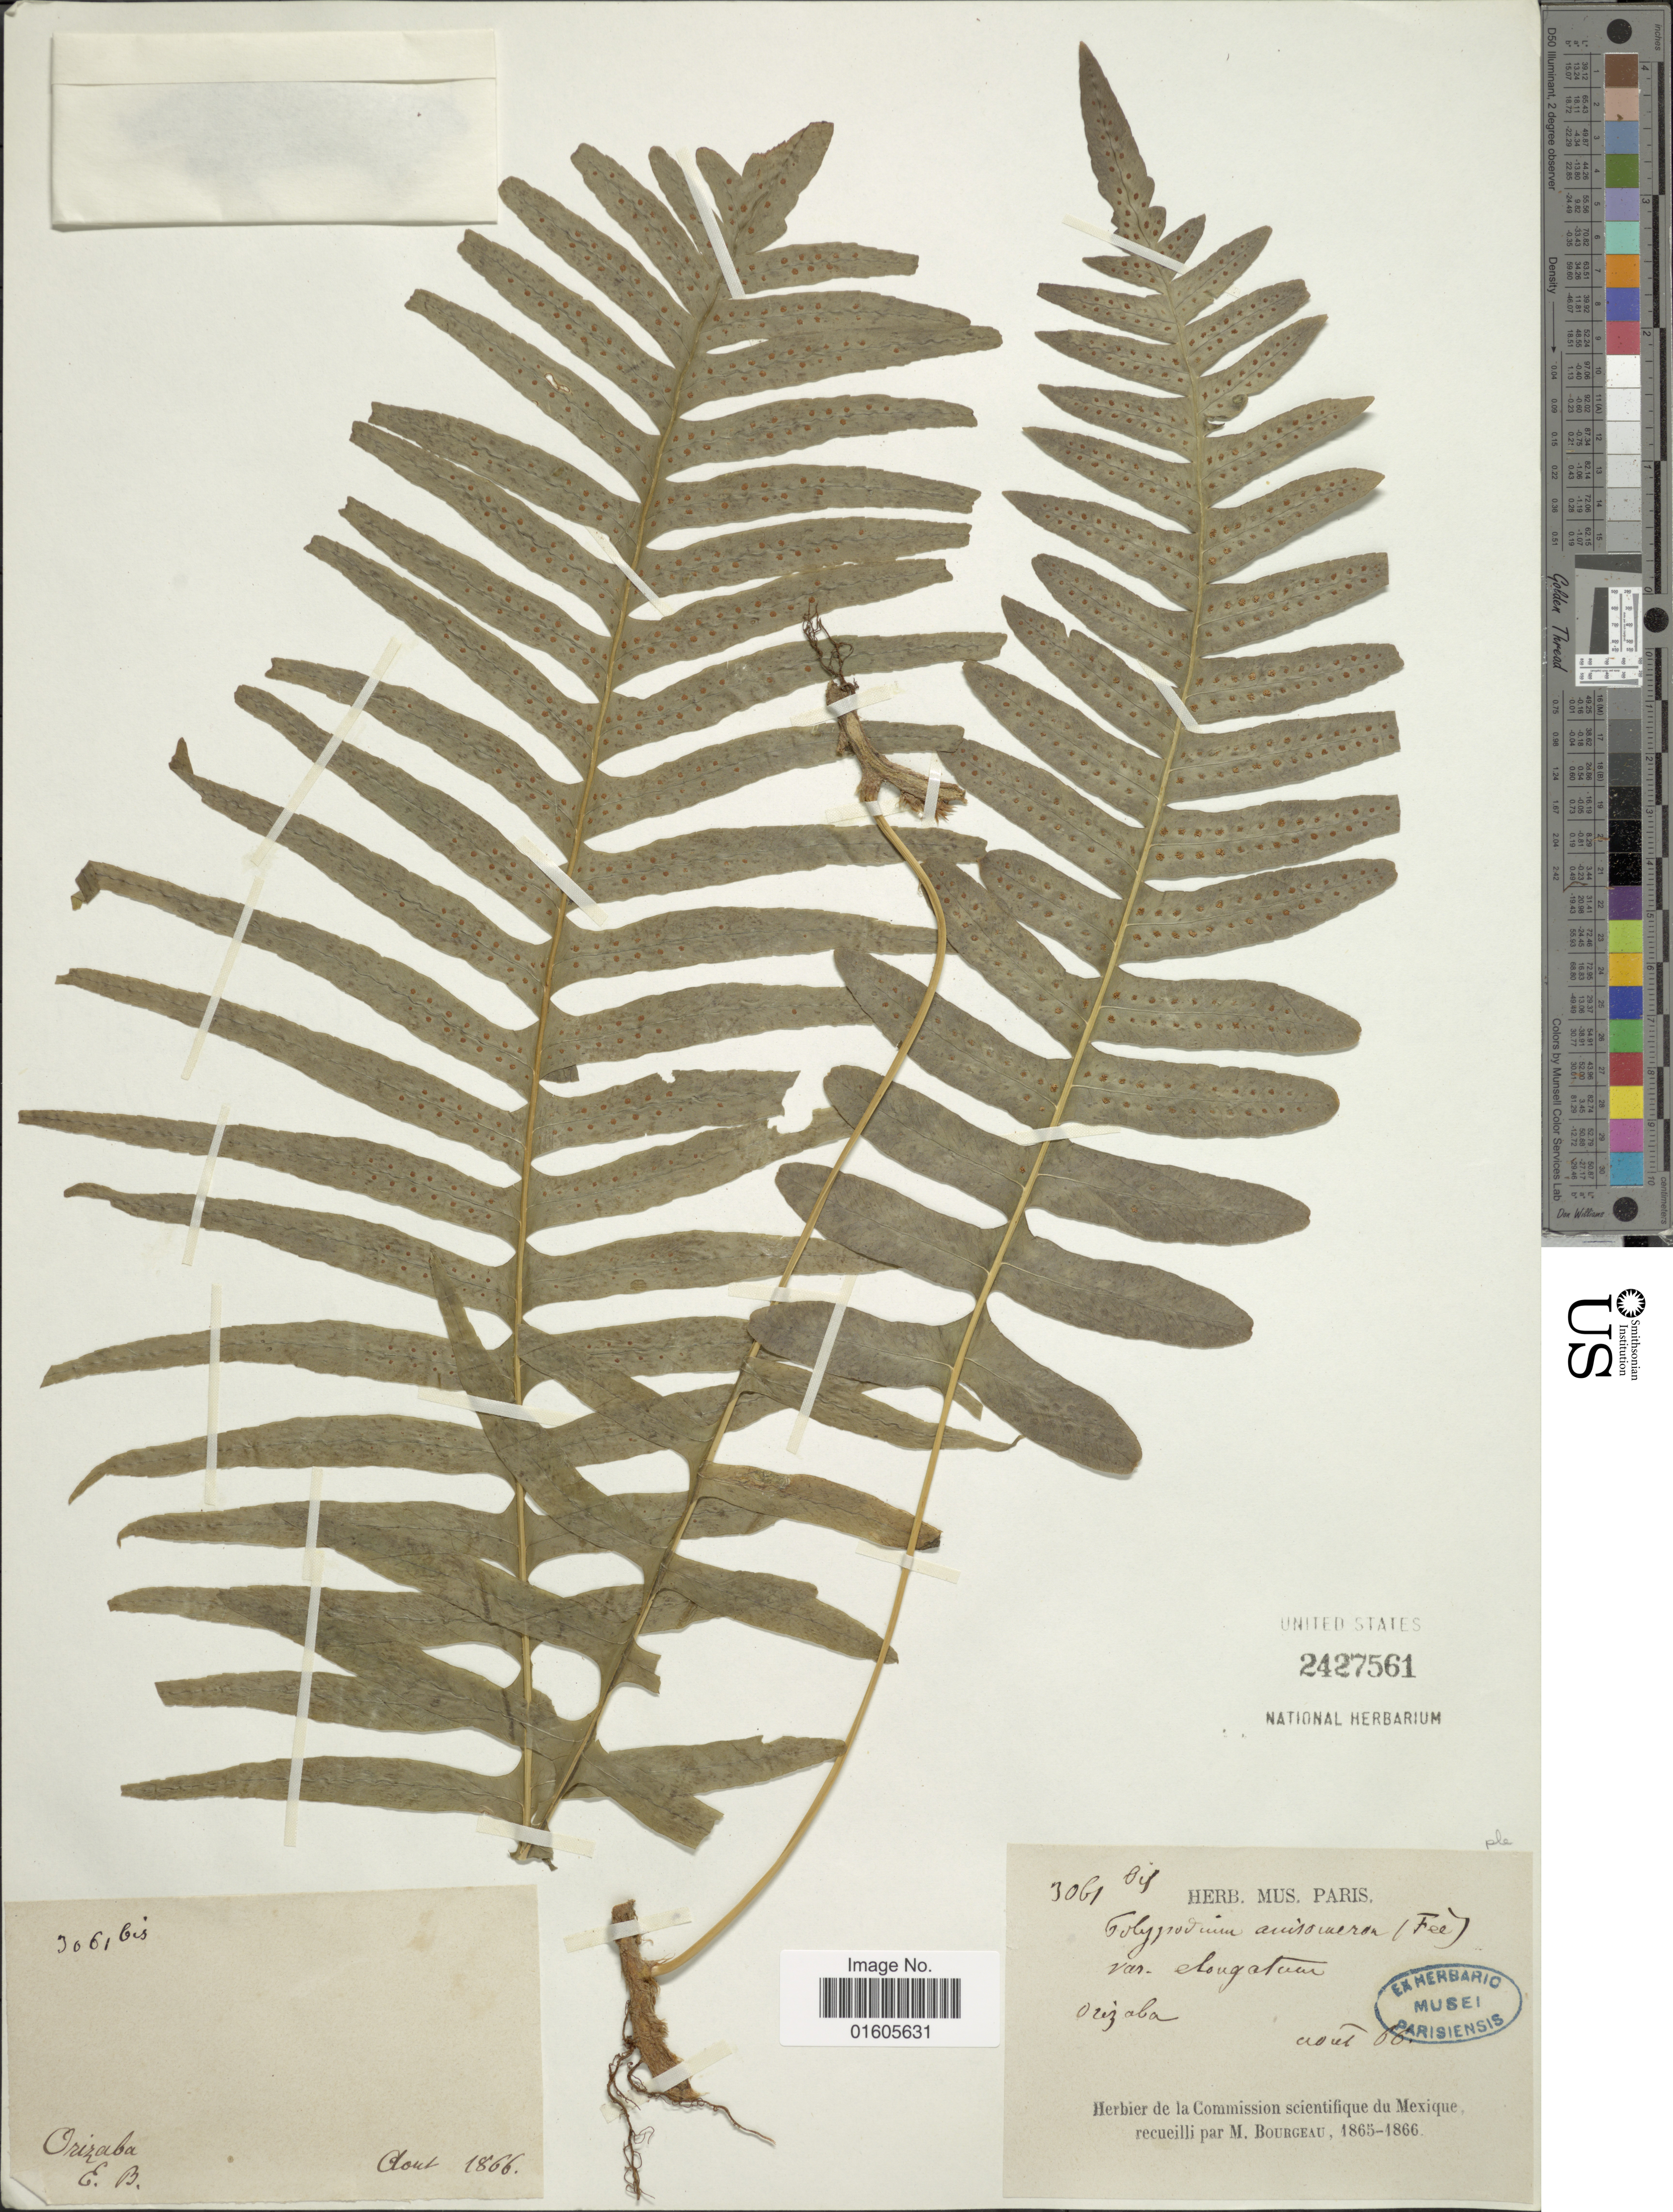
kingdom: Plantae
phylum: Tracheophyta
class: Polypodiopsida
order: Polypodiales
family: Polypodiaceae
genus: Serpocaulon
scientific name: Serpocaulon sp.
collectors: M. Bourgeau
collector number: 3061bis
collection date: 1866-08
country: Mexico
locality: Orizaba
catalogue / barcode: US 2427561